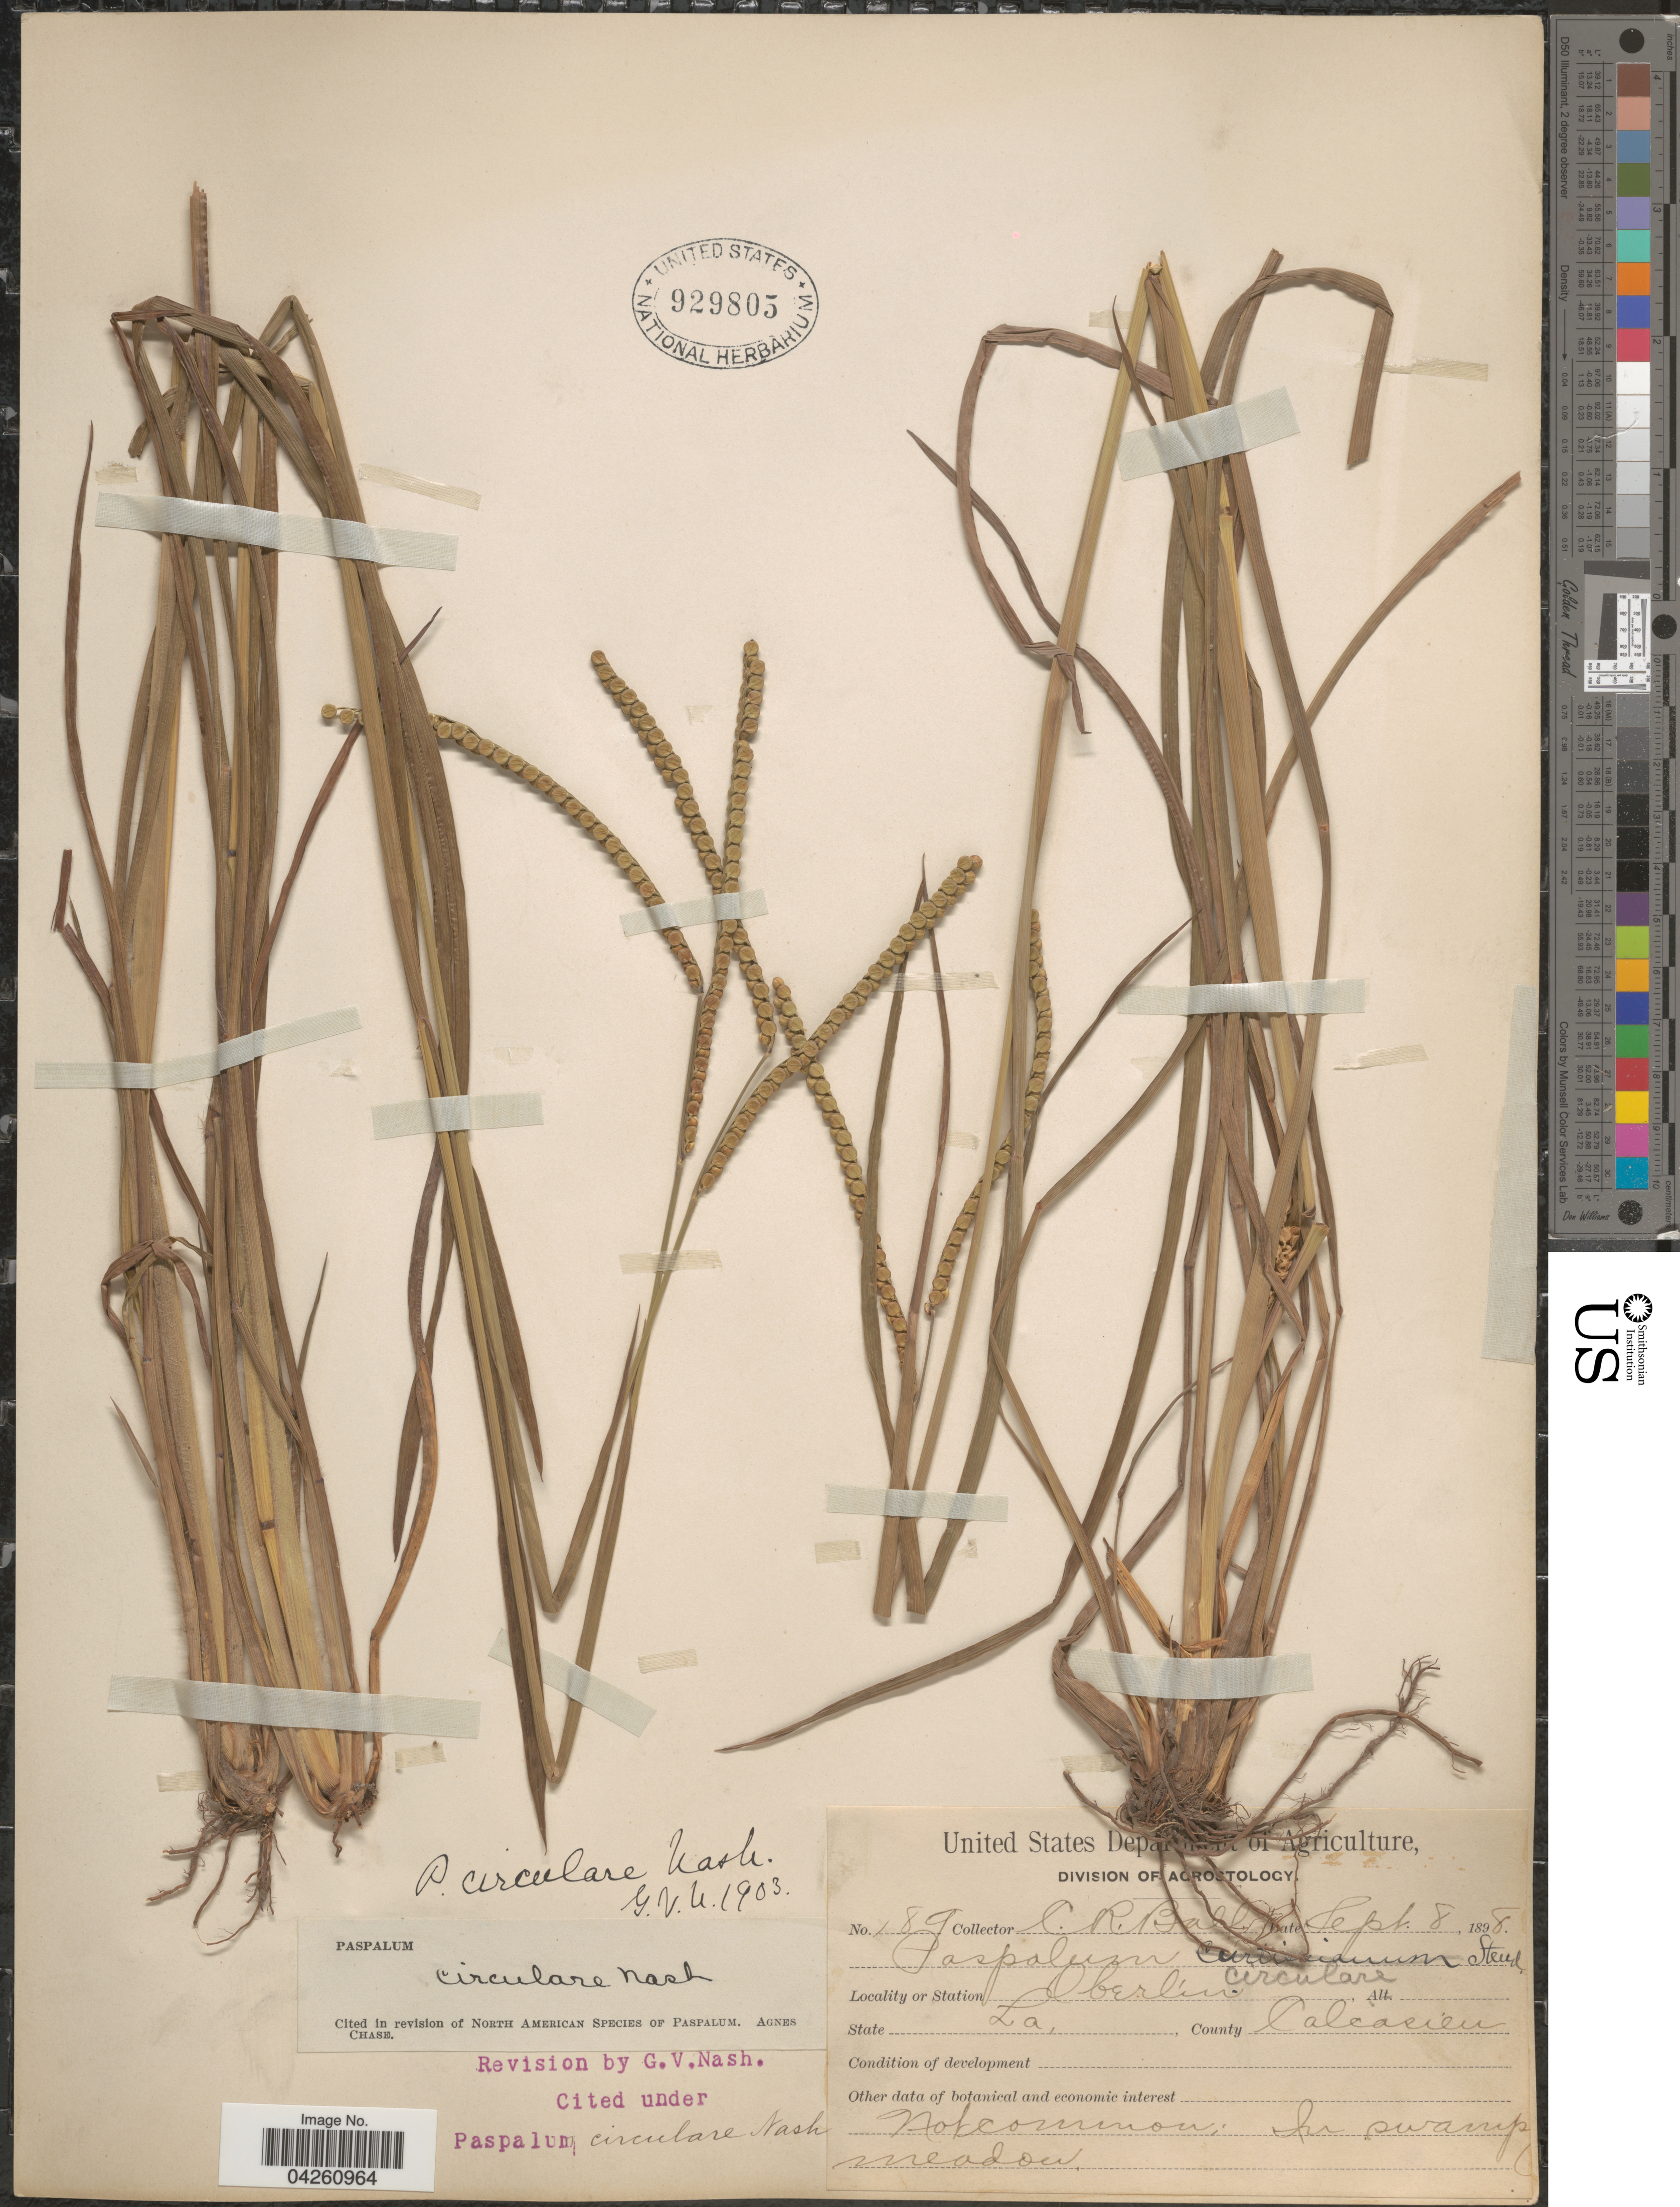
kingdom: Plantae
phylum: Tracheophyta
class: Liliopsida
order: Poales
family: Poaceae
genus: Paspalum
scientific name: Paspalum circulare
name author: Nash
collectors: C. R. Ball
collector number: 189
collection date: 1898-09-08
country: United States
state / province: Louisiana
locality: Oberlin. County Calcasieu.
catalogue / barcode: US 929805